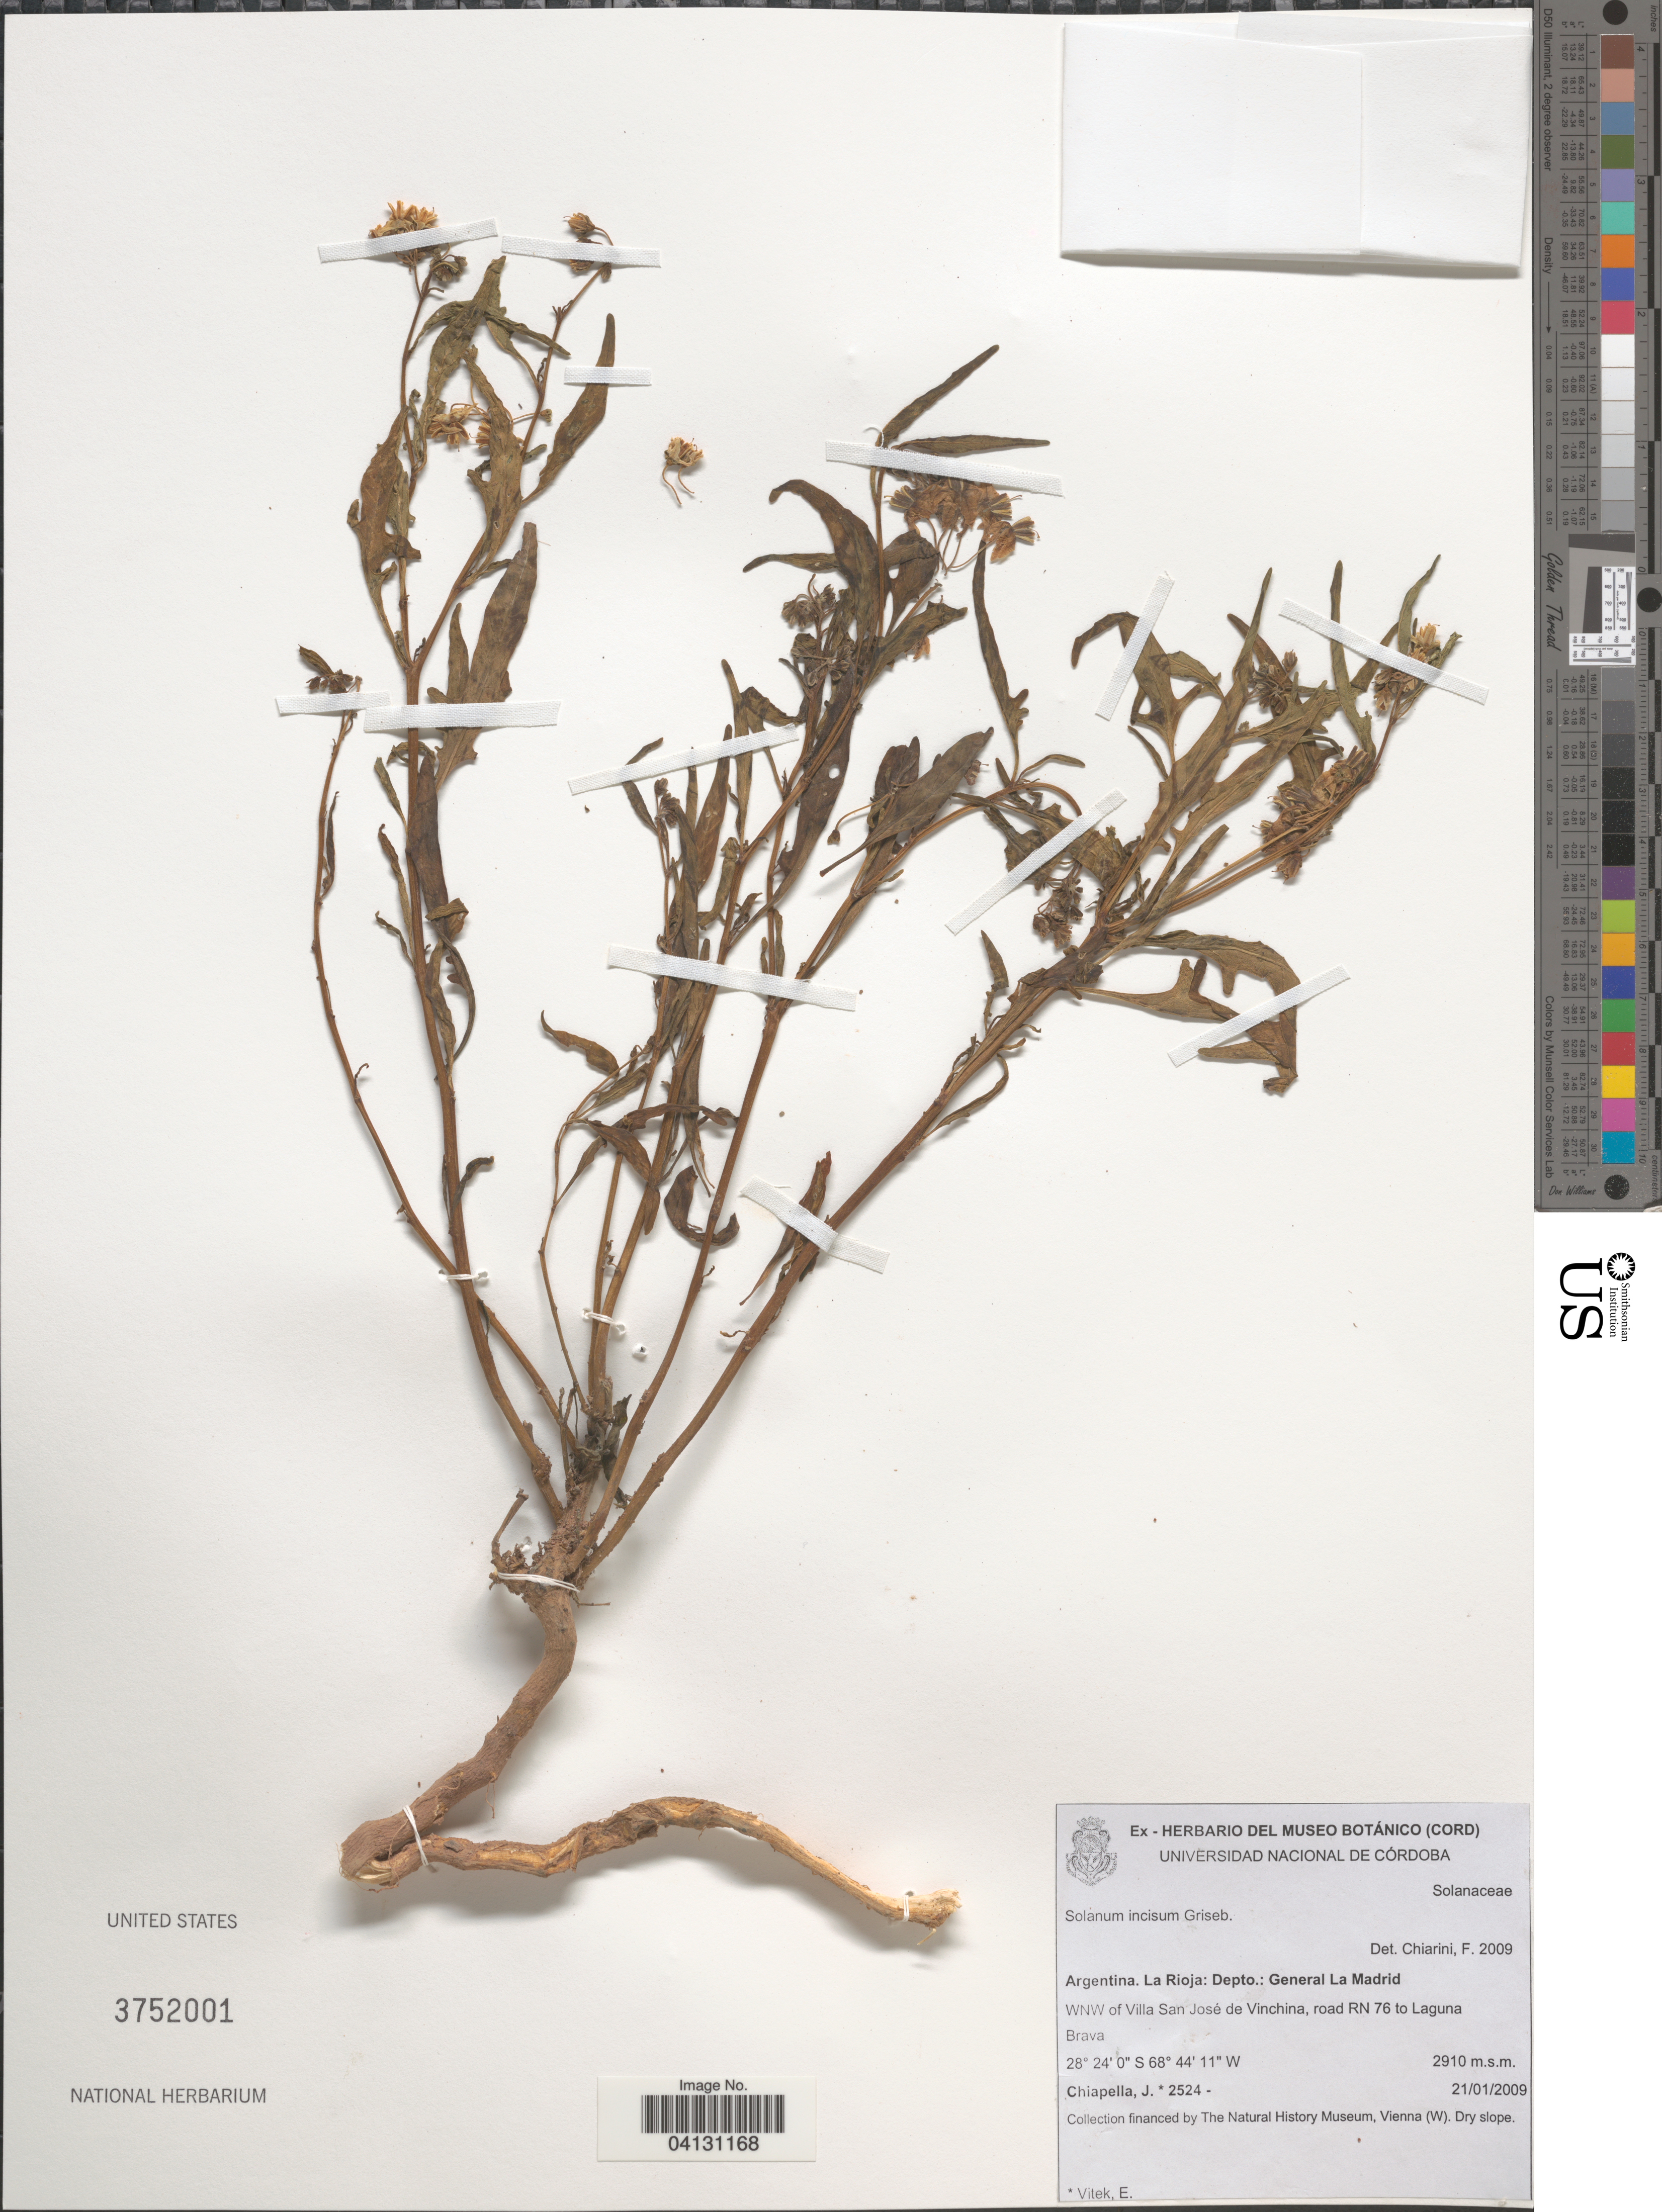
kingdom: Plantae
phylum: Tracheophyta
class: Magnoliopsida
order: Solanales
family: Solanaceae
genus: Solanum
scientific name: Solanum incisum var. incisum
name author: Griseb.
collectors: J. Chiapella & E. Vitek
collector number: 2524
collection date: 2009-01-21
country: Argentina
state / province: La Rioja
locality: Depto.: General La Madrid. WNW of Villa San José de Vinchina, road RN 76 to Laguna Brava.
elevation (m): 2910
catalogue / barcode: US 3752001